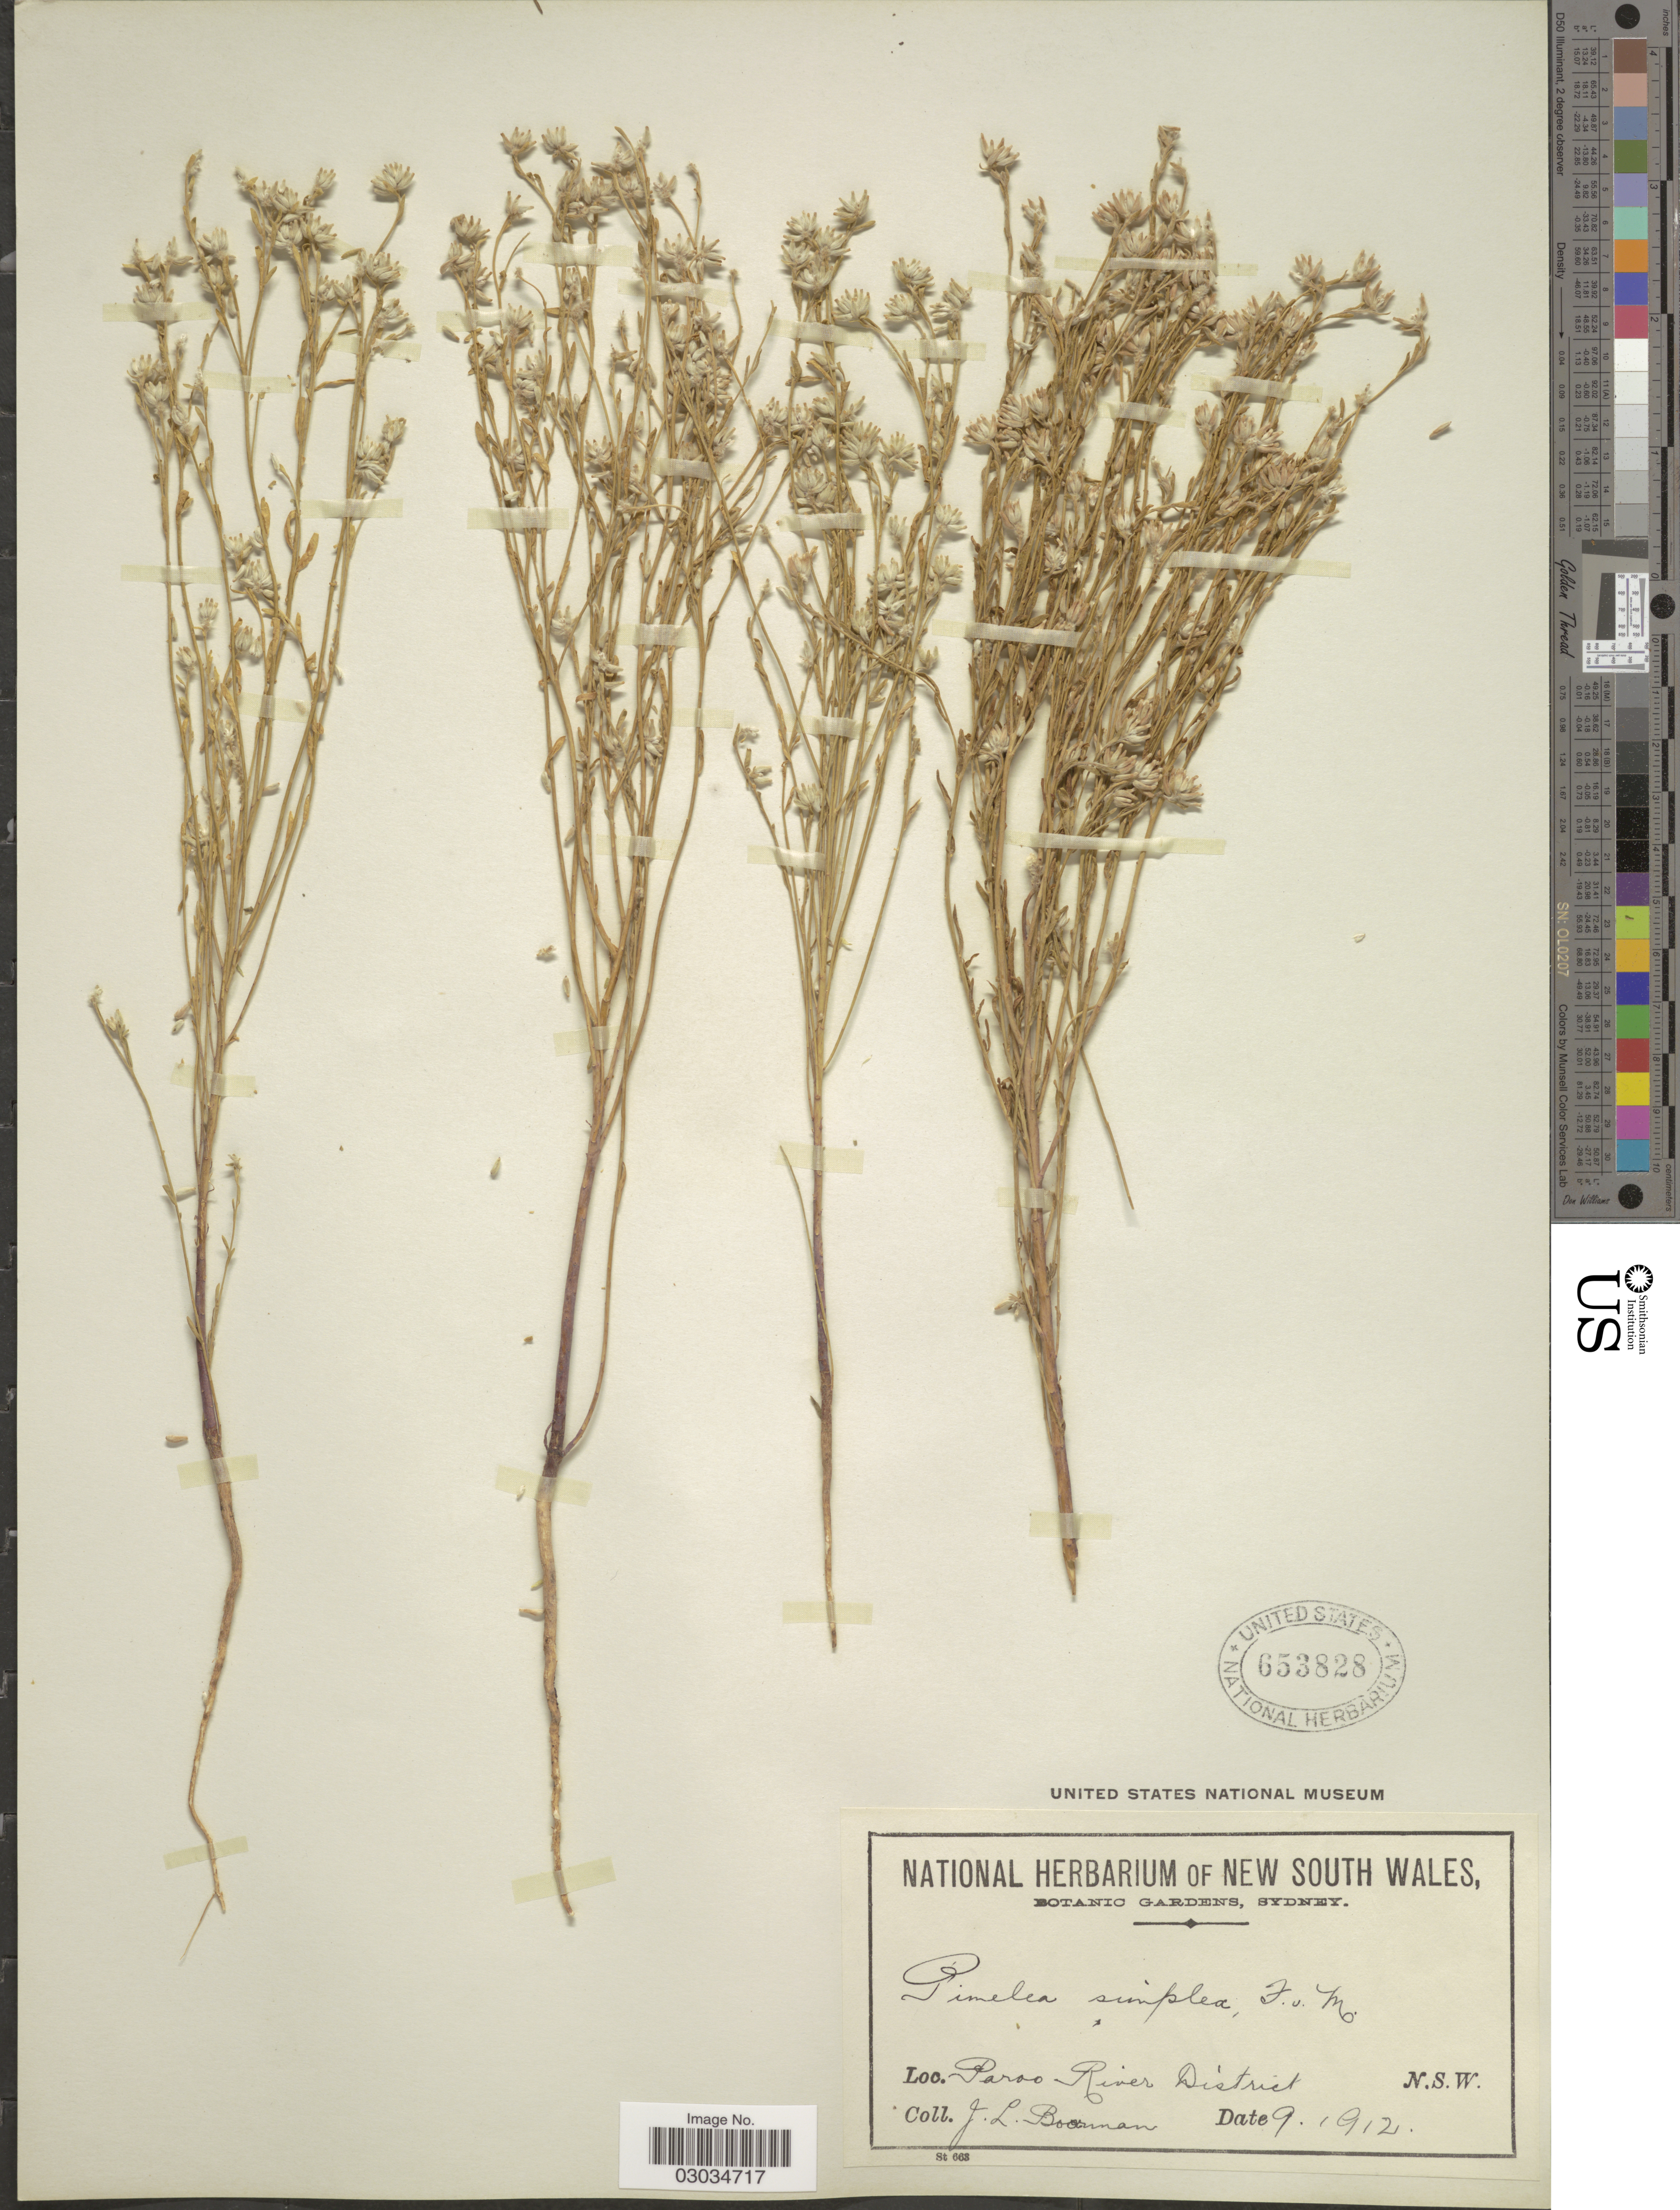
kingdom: Plantae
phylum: Tracheophyta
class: Magnoliopsida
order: Malvales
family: Thymelaeaceae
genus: Pimelea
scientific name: Pimelea simplex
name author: F. Muell.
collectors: J. Boorman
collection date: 1912-09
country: Australia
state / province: New South Wales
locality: Parao River District.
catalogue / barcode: US 653828